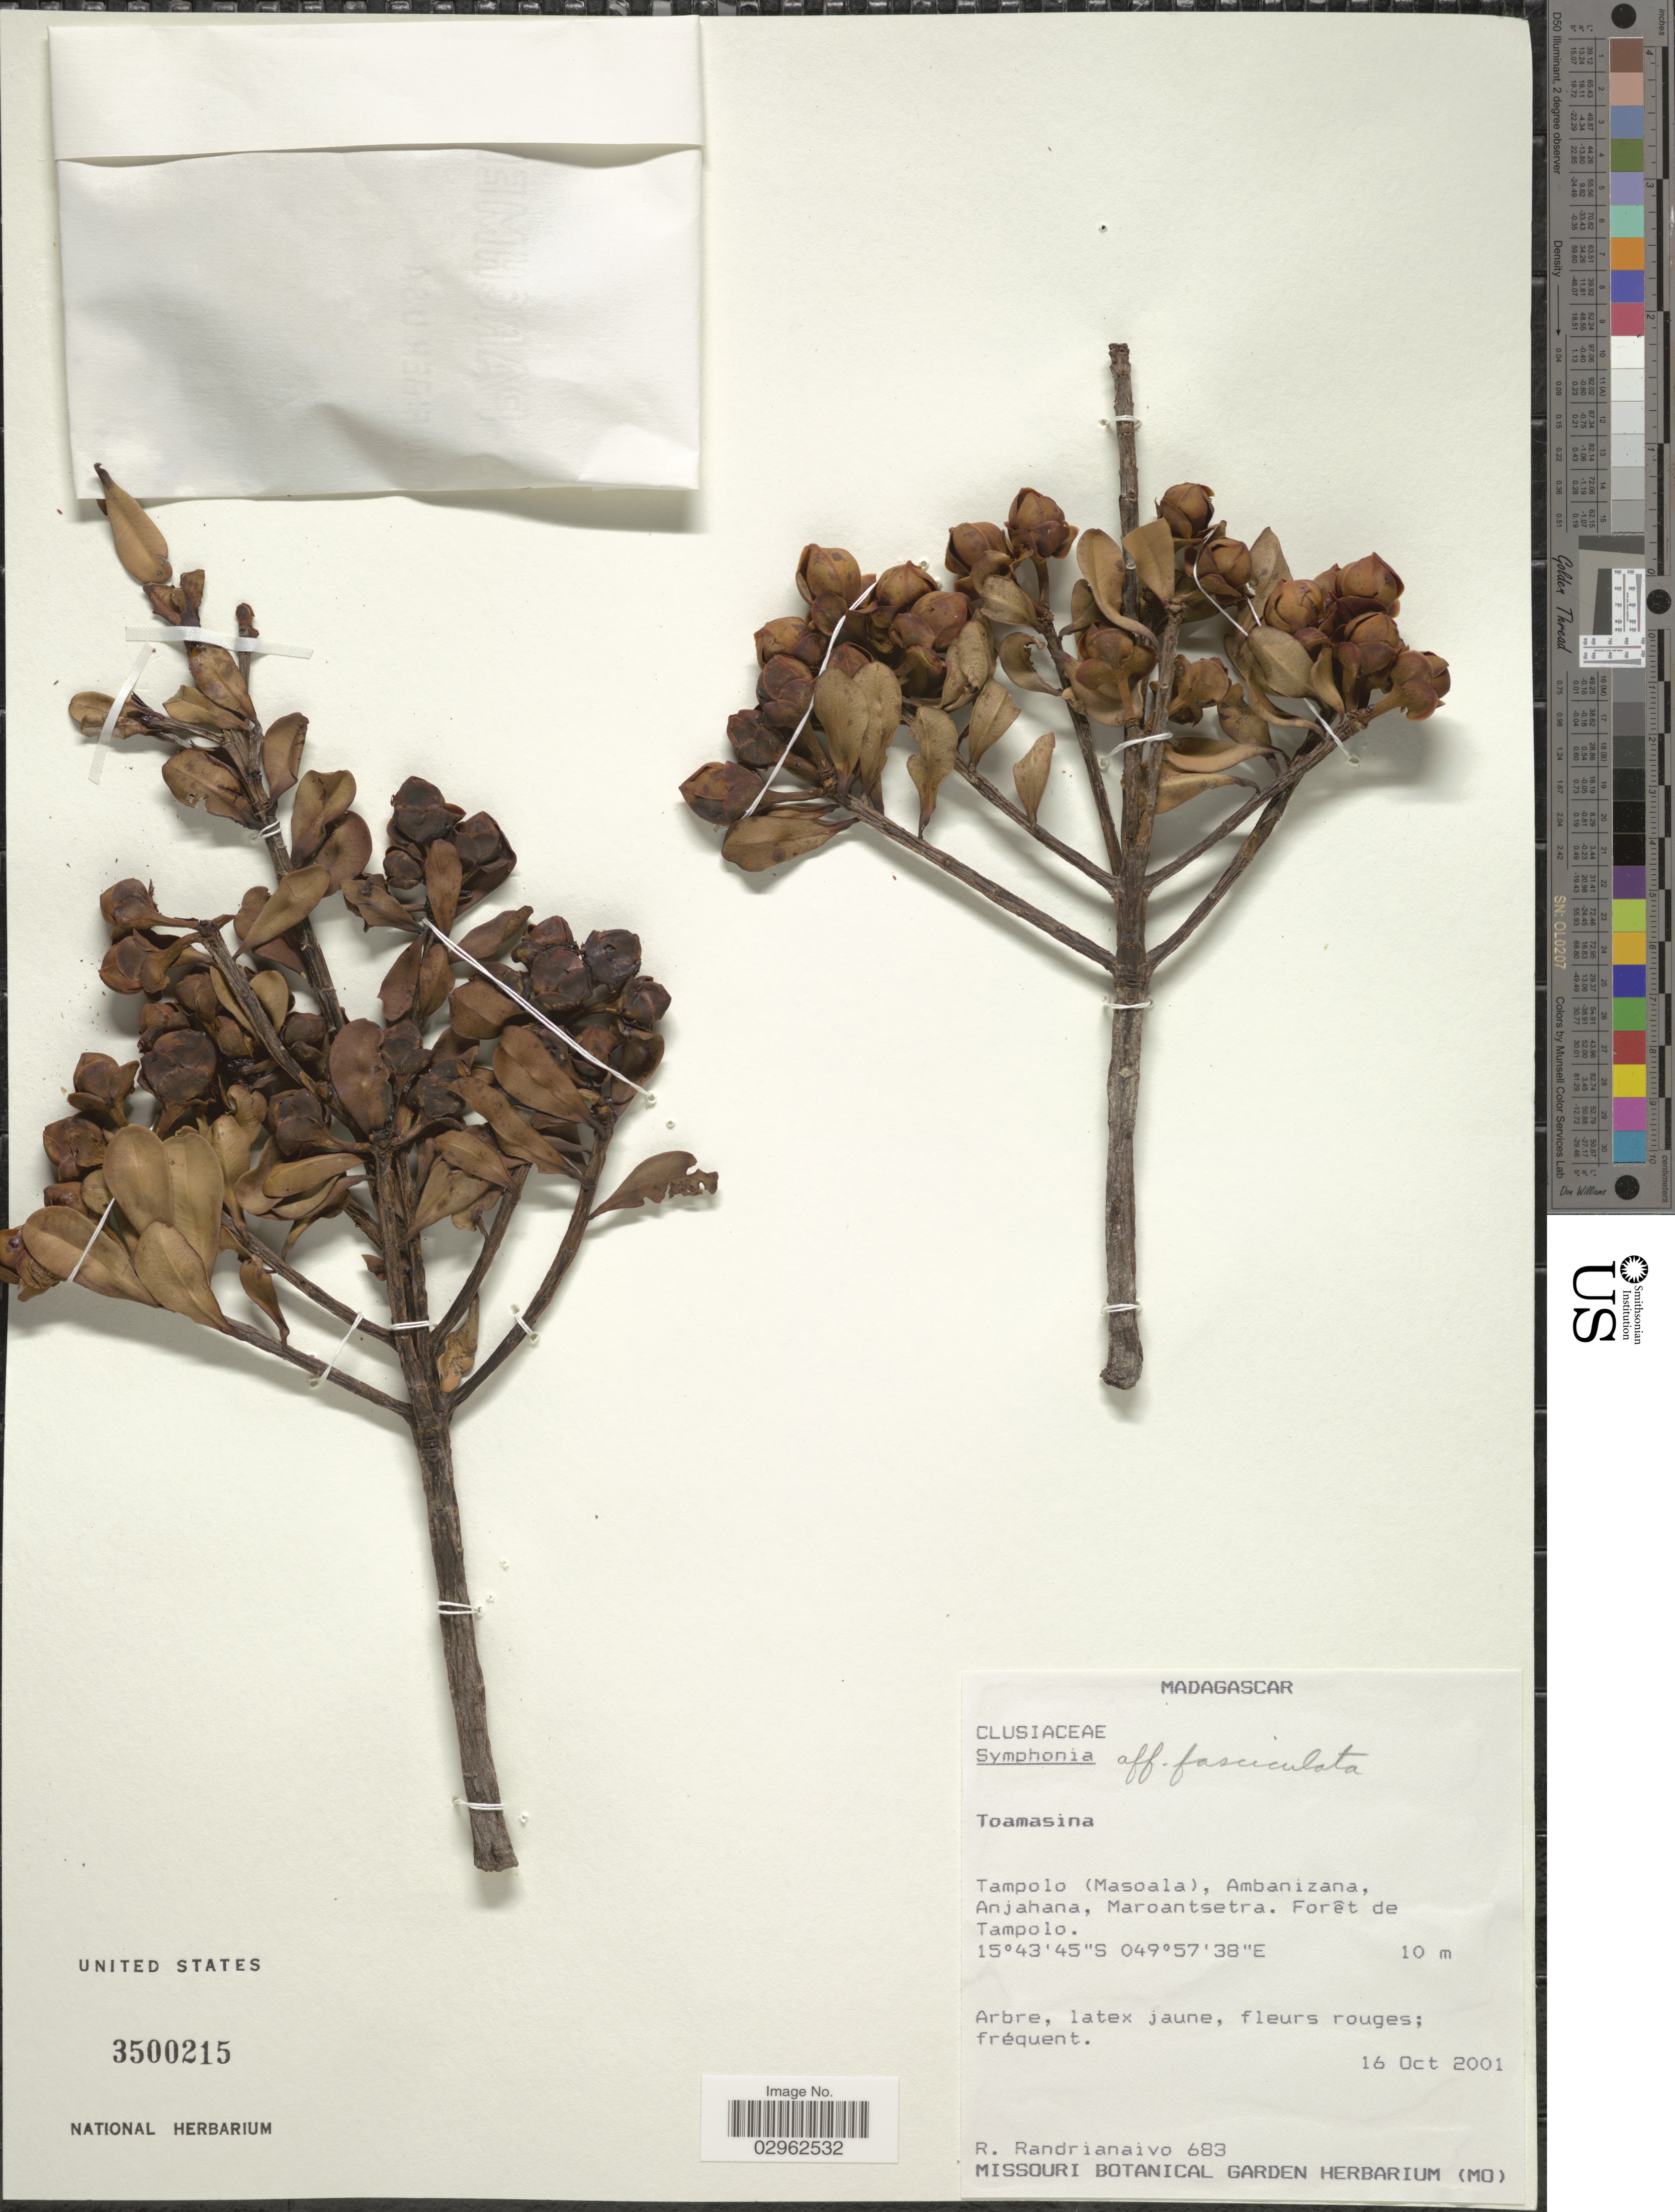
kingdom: Plantae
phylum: Tracheophyta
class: Magnoliopsida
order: Malpighiales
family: Clusiaceae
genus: Symphonia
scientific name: Symphonia fasciculata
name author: (Noronha ex Thouars) Vesque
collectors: R. Randrianaivo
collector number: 683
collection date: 2001-10-16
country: Madagascar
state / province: Analanjirofo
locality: Tampolo ( Masoala), Ambanizana, Anjahana, Maroantsetra. Forêt de Tampolo.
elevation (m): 10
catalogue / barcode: US 3500215